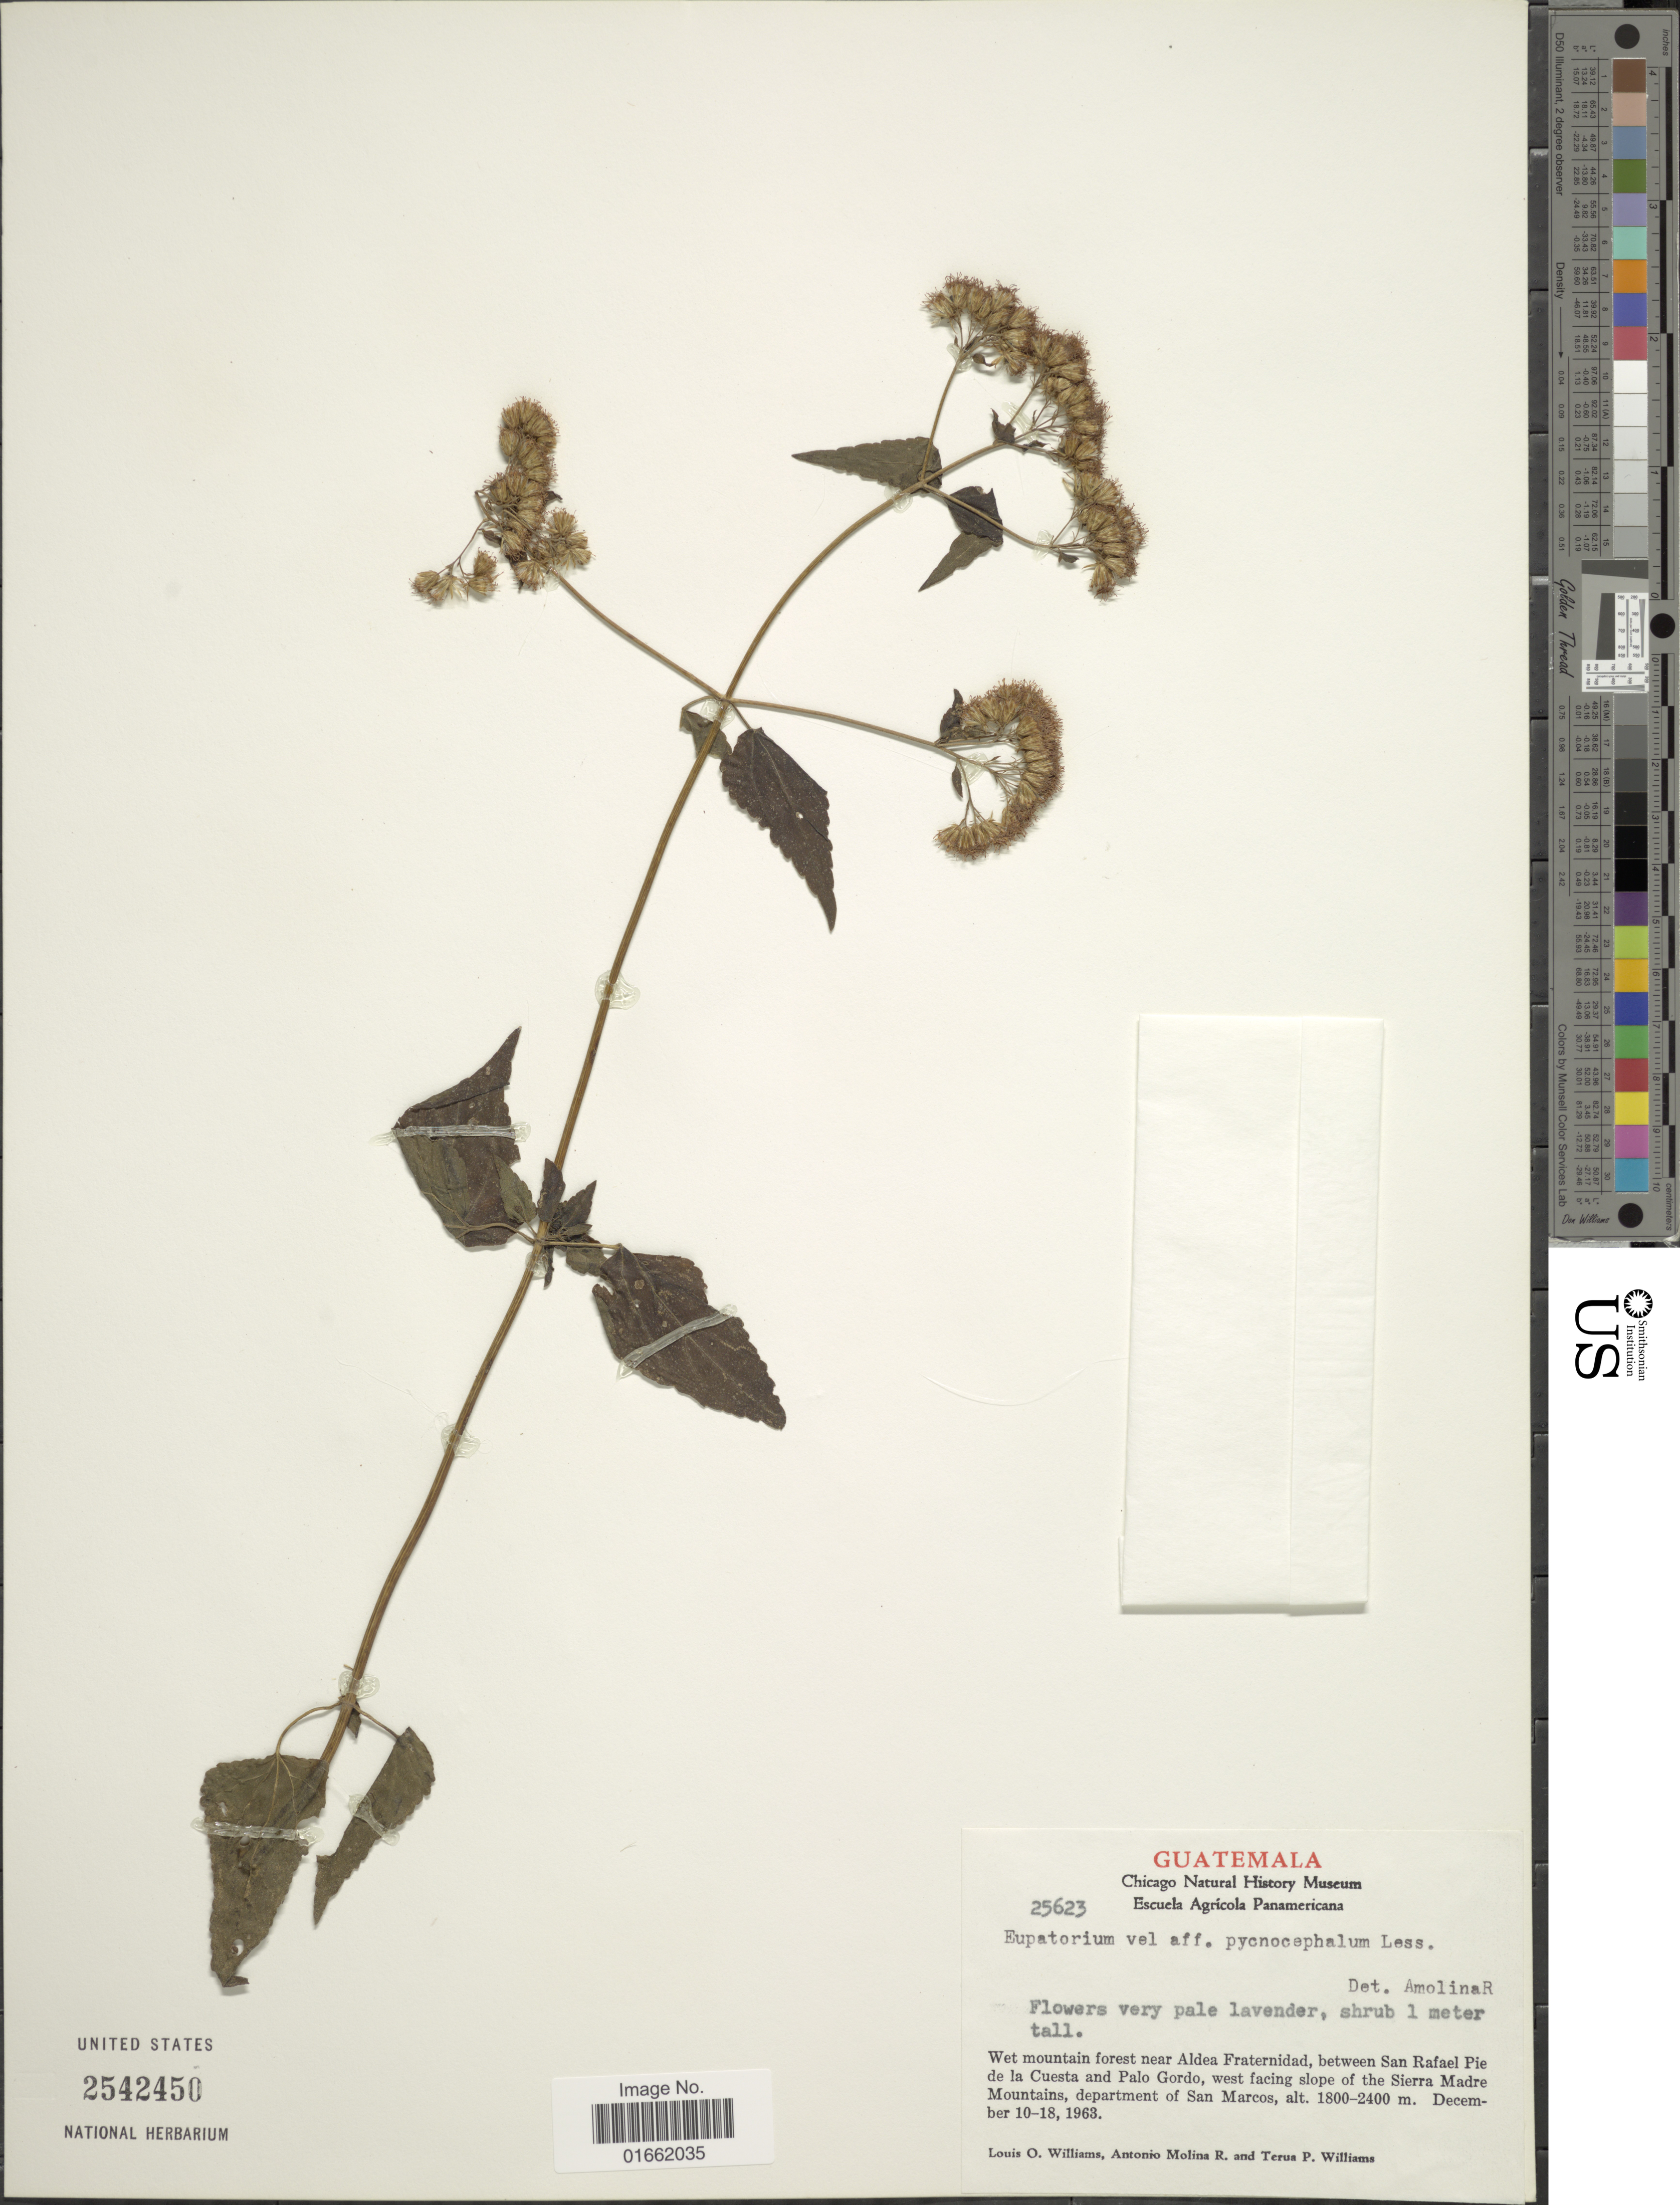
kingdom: Plantae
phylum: Tracheophyta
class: Magnoliopsida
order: Asterales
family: Asteraceae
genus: Fleischmannia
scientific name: Fleischmannia pycnocephaloides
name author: (B.L. Rob.) R.M. King & H. Rob.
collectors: L. O. Williams, A. Molina R. & T. P. Williams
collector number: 25623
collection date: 1963-12-10/1963-12-18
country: Guatemala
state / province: San Marcos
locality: Wet mountain forest near Aldea Fraternidad, between San Rafael Pie de la Cuesta and Palo Gordo, west facing slope of the Sierra Madre Mountains, department of San Marcos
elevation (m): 1800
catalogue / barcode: US 2542450